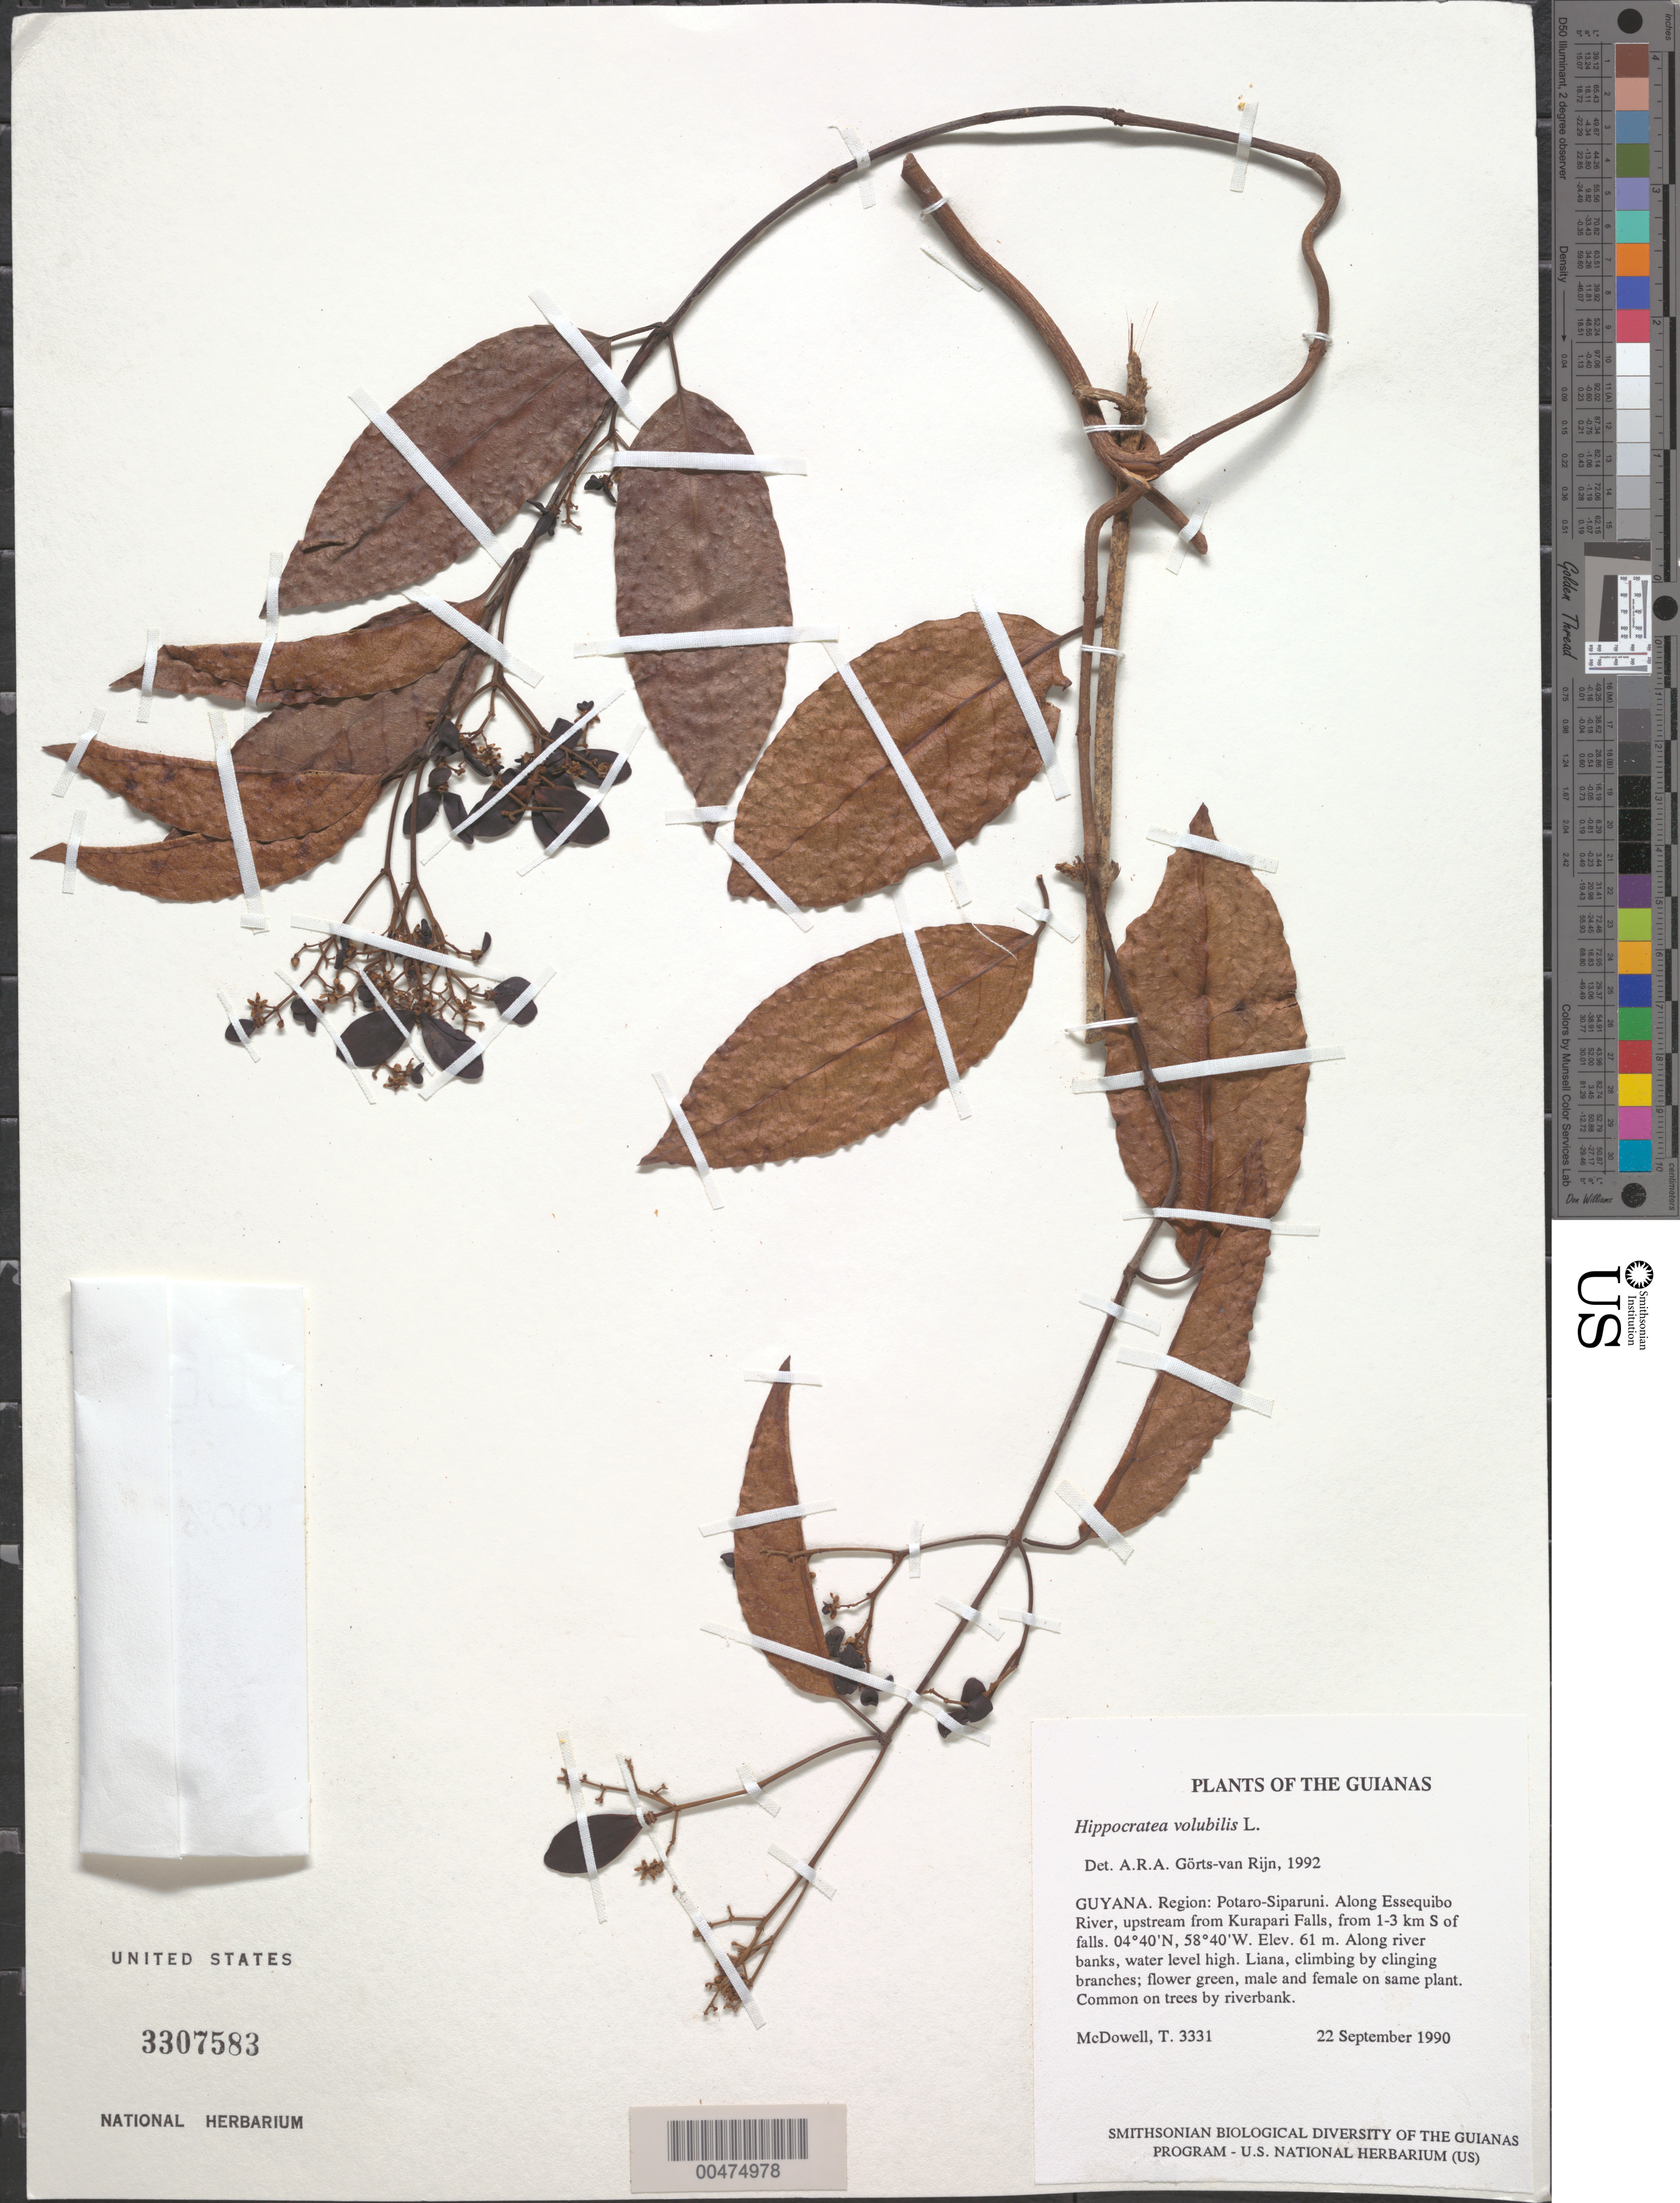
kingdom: Plantae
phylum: Tracheophyta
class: Magnoliopsida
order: Celastrales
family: Celastraceae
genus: Hippocratea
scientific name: Hippocratea volubilis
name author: L.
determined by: Görts-van Rijn, A. R. A.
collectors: T. McDowell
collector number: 3331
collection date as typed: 22 September 1990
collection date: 1990-09-22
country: Guyana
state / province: Potaro-Siparuni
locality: Along Essequibo River, upstream from Kurupukari Falls, from 1-3 km S of falls. Iwokrama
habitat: Along river banks, water level high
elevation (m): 61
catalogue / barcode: US 3307583